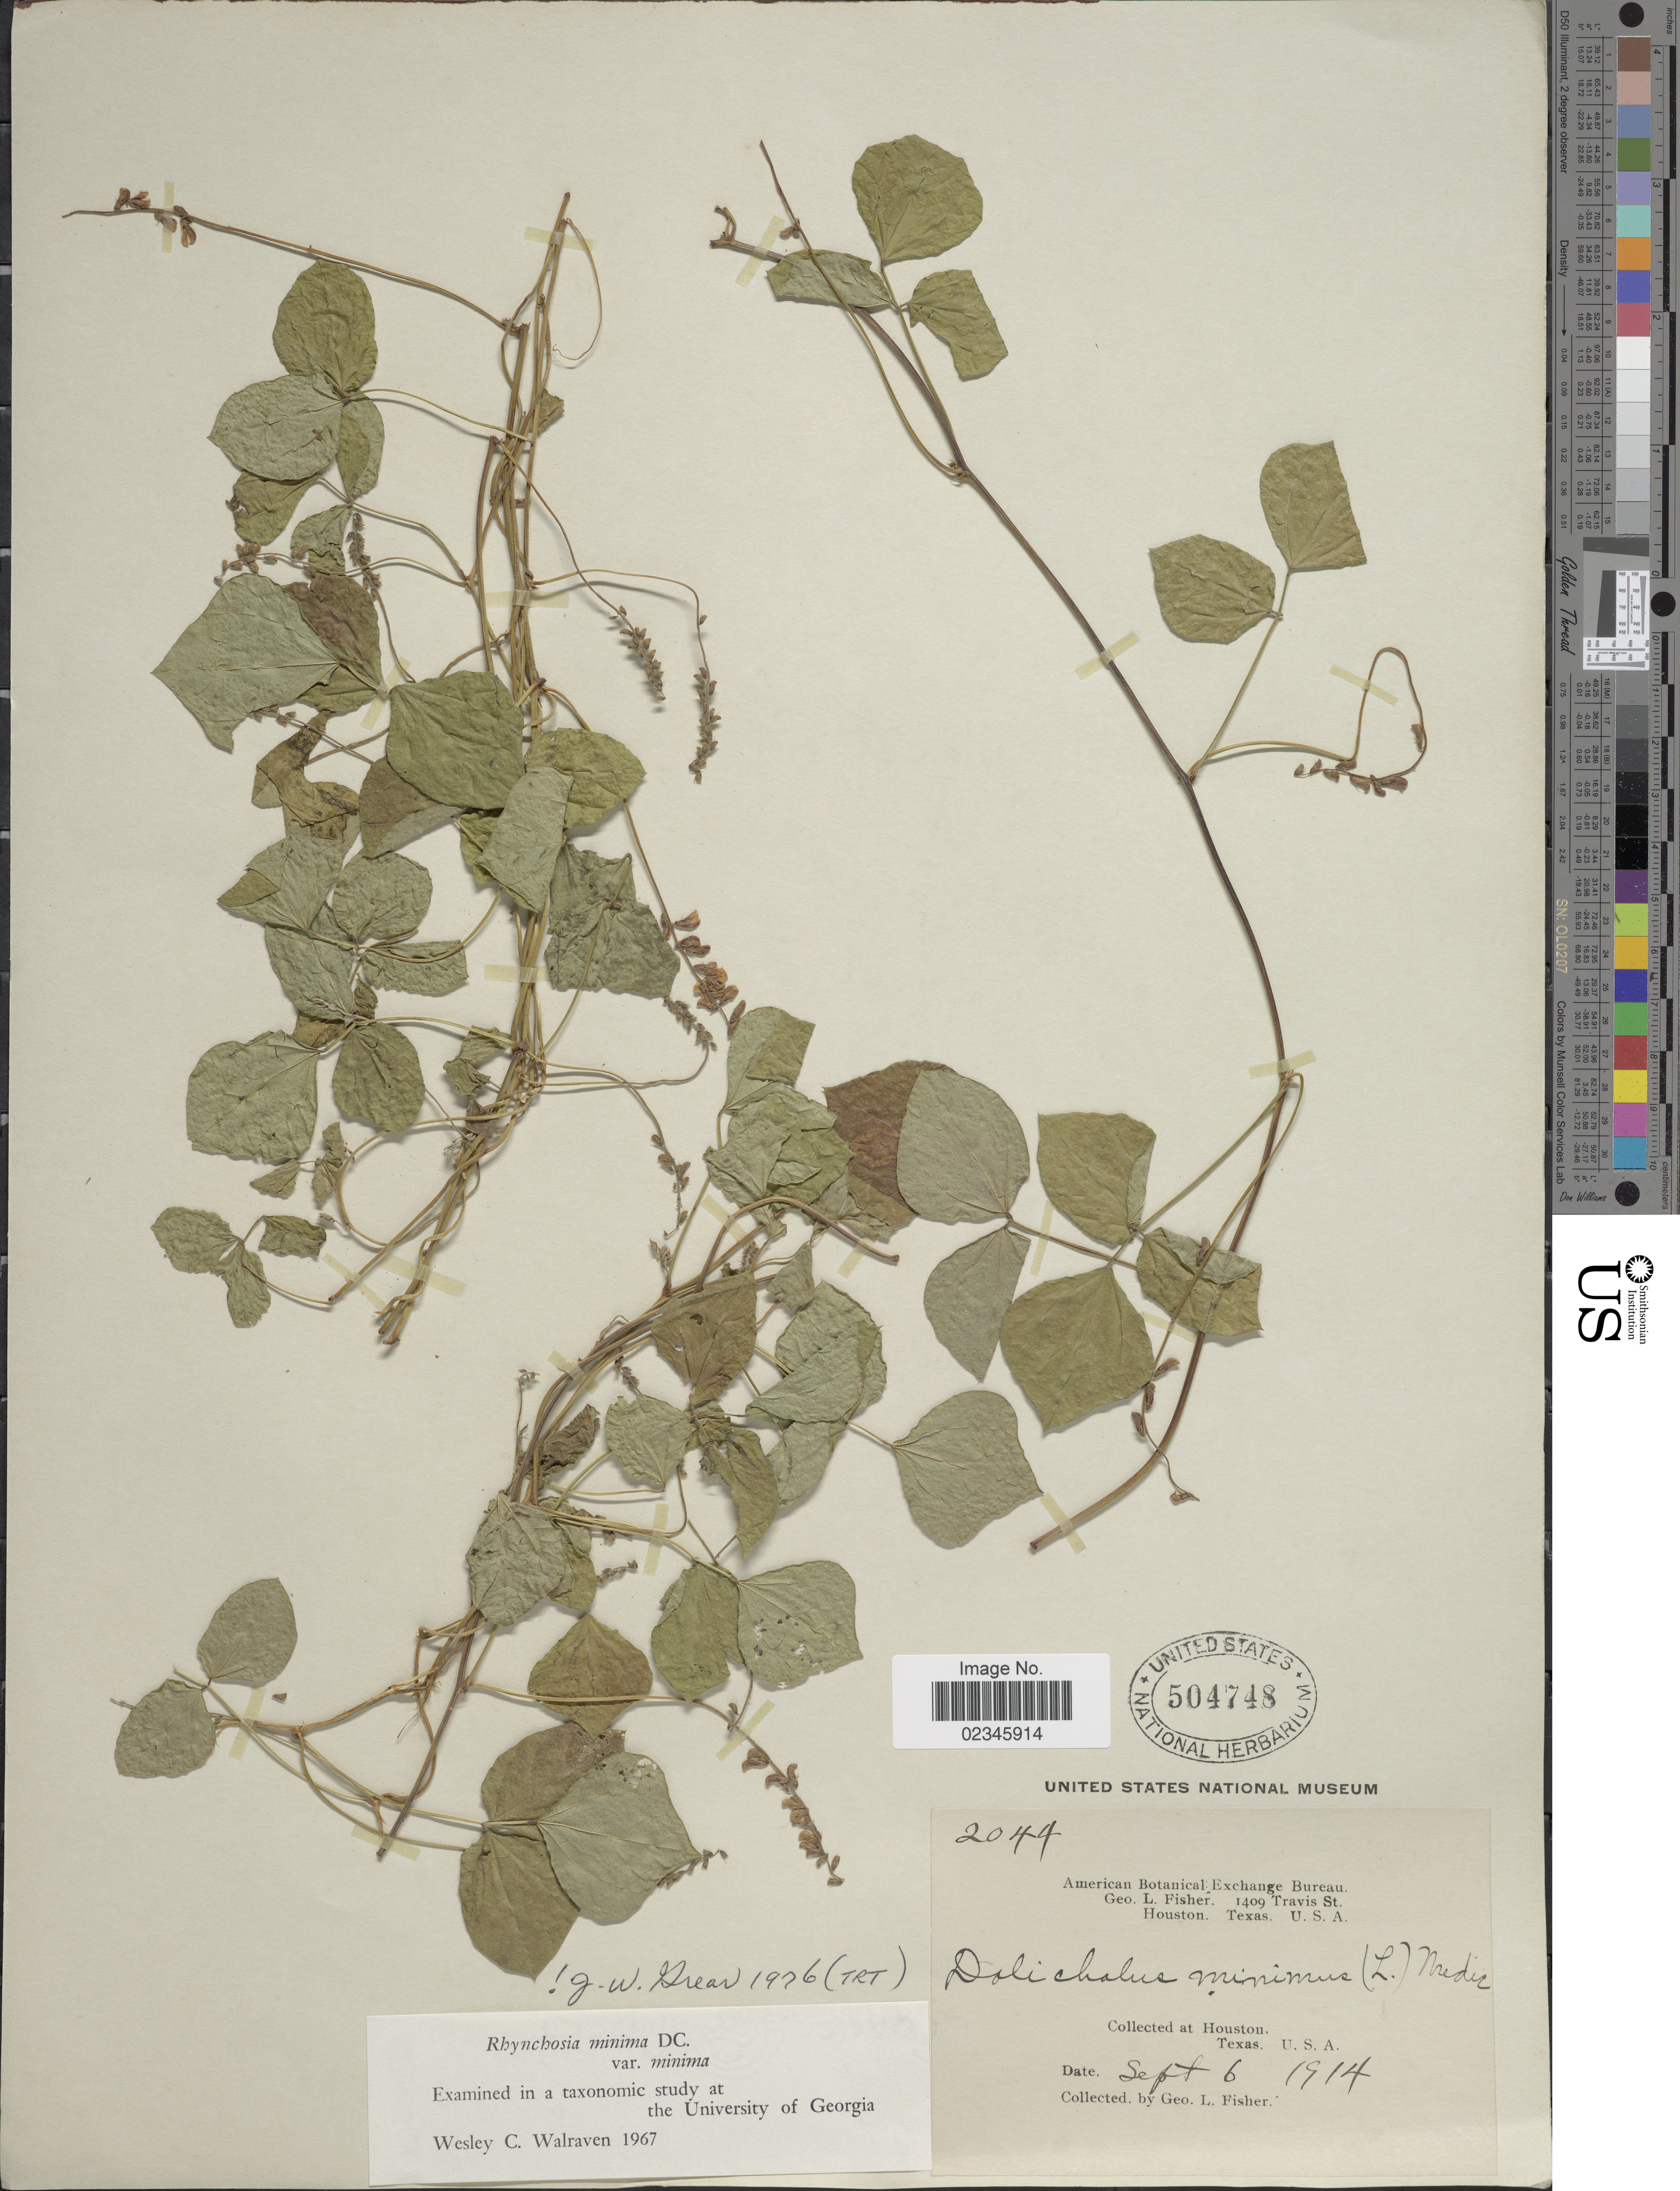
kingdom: Plantae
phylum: Tracheophyta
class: Magnoliopsida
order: Fabales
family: Fabaceae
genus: Rhynchosia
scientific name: Rhynchosia minima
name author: (L.) DC.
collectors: G. L. Fisher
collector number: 2049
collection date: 1914-09-06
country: United States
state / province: Texas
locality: Houston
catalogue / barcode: US 504748